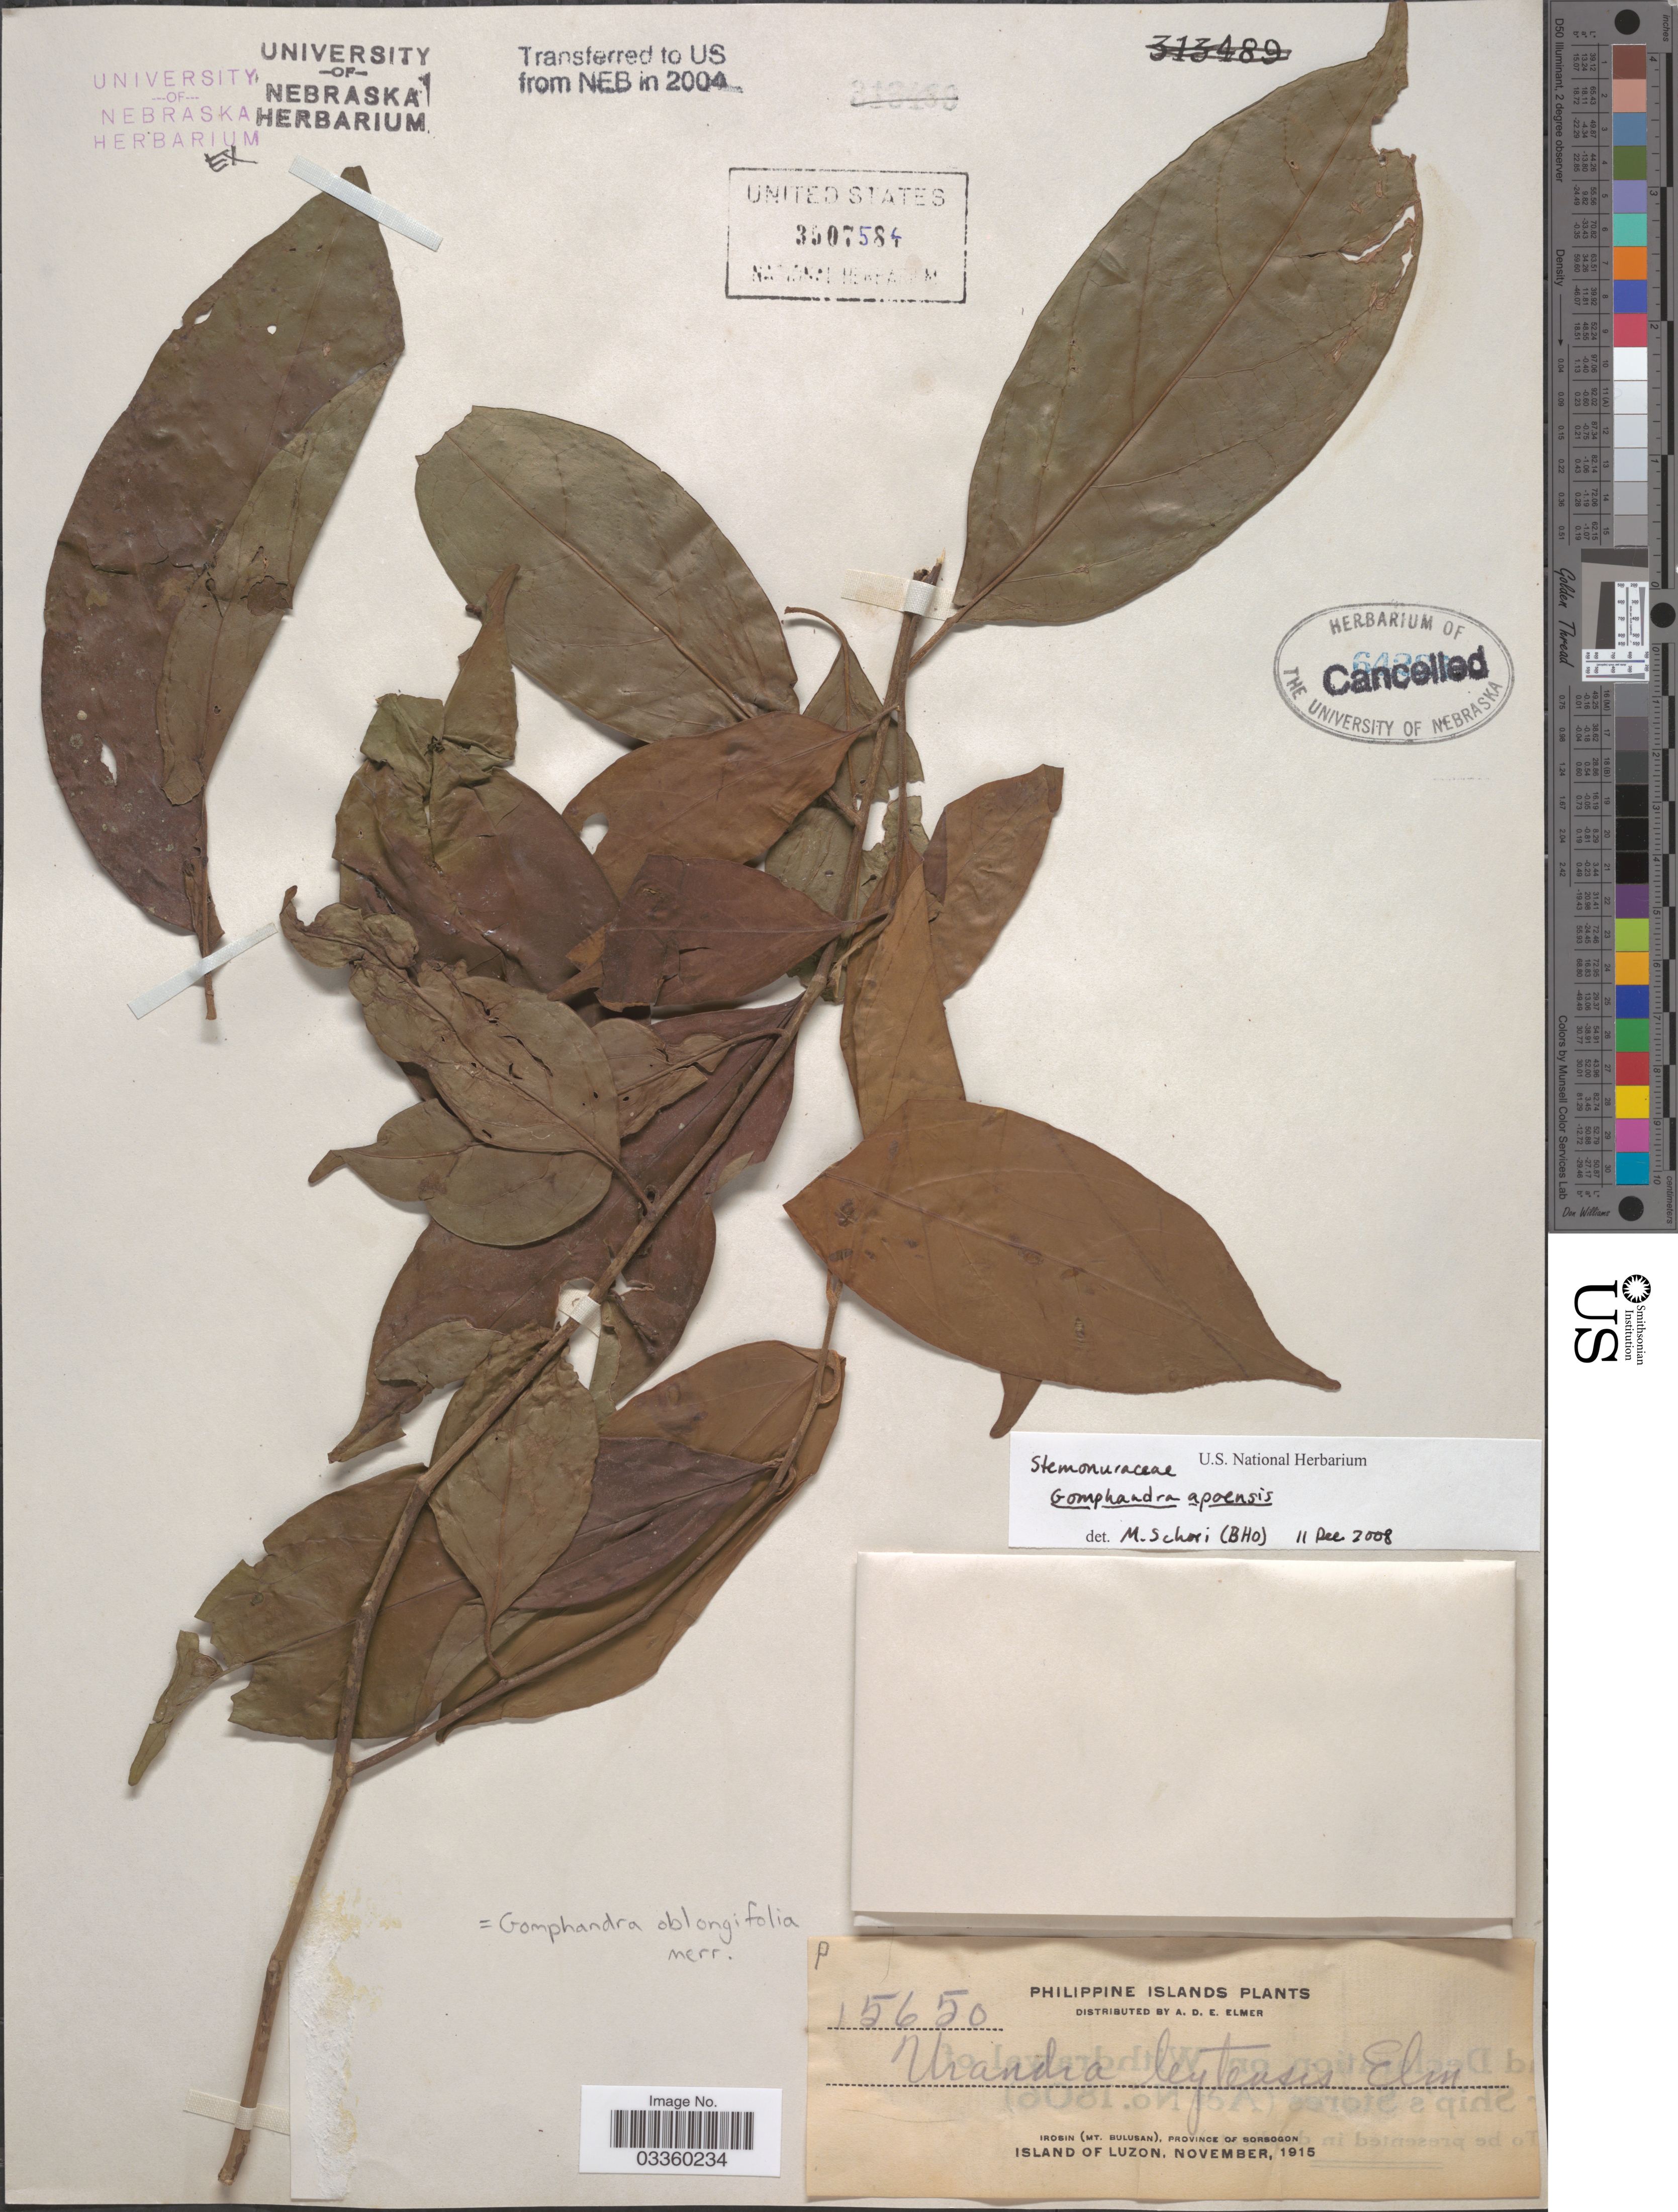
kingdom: Plantae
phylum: Tracheophyta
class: Magnoliopsida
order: Cardiopteridales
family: Stemonuraceae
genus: Gomphandra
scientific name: Gomphandra apoensis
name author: (Elmer) Merr.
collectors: A. D. E. Elmer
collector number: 15650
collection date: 1915-11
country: Philippines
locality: Irosin (Mt. Bulusan), Province of Sorsogon. Island of Luzon.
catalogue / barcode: US 3507584